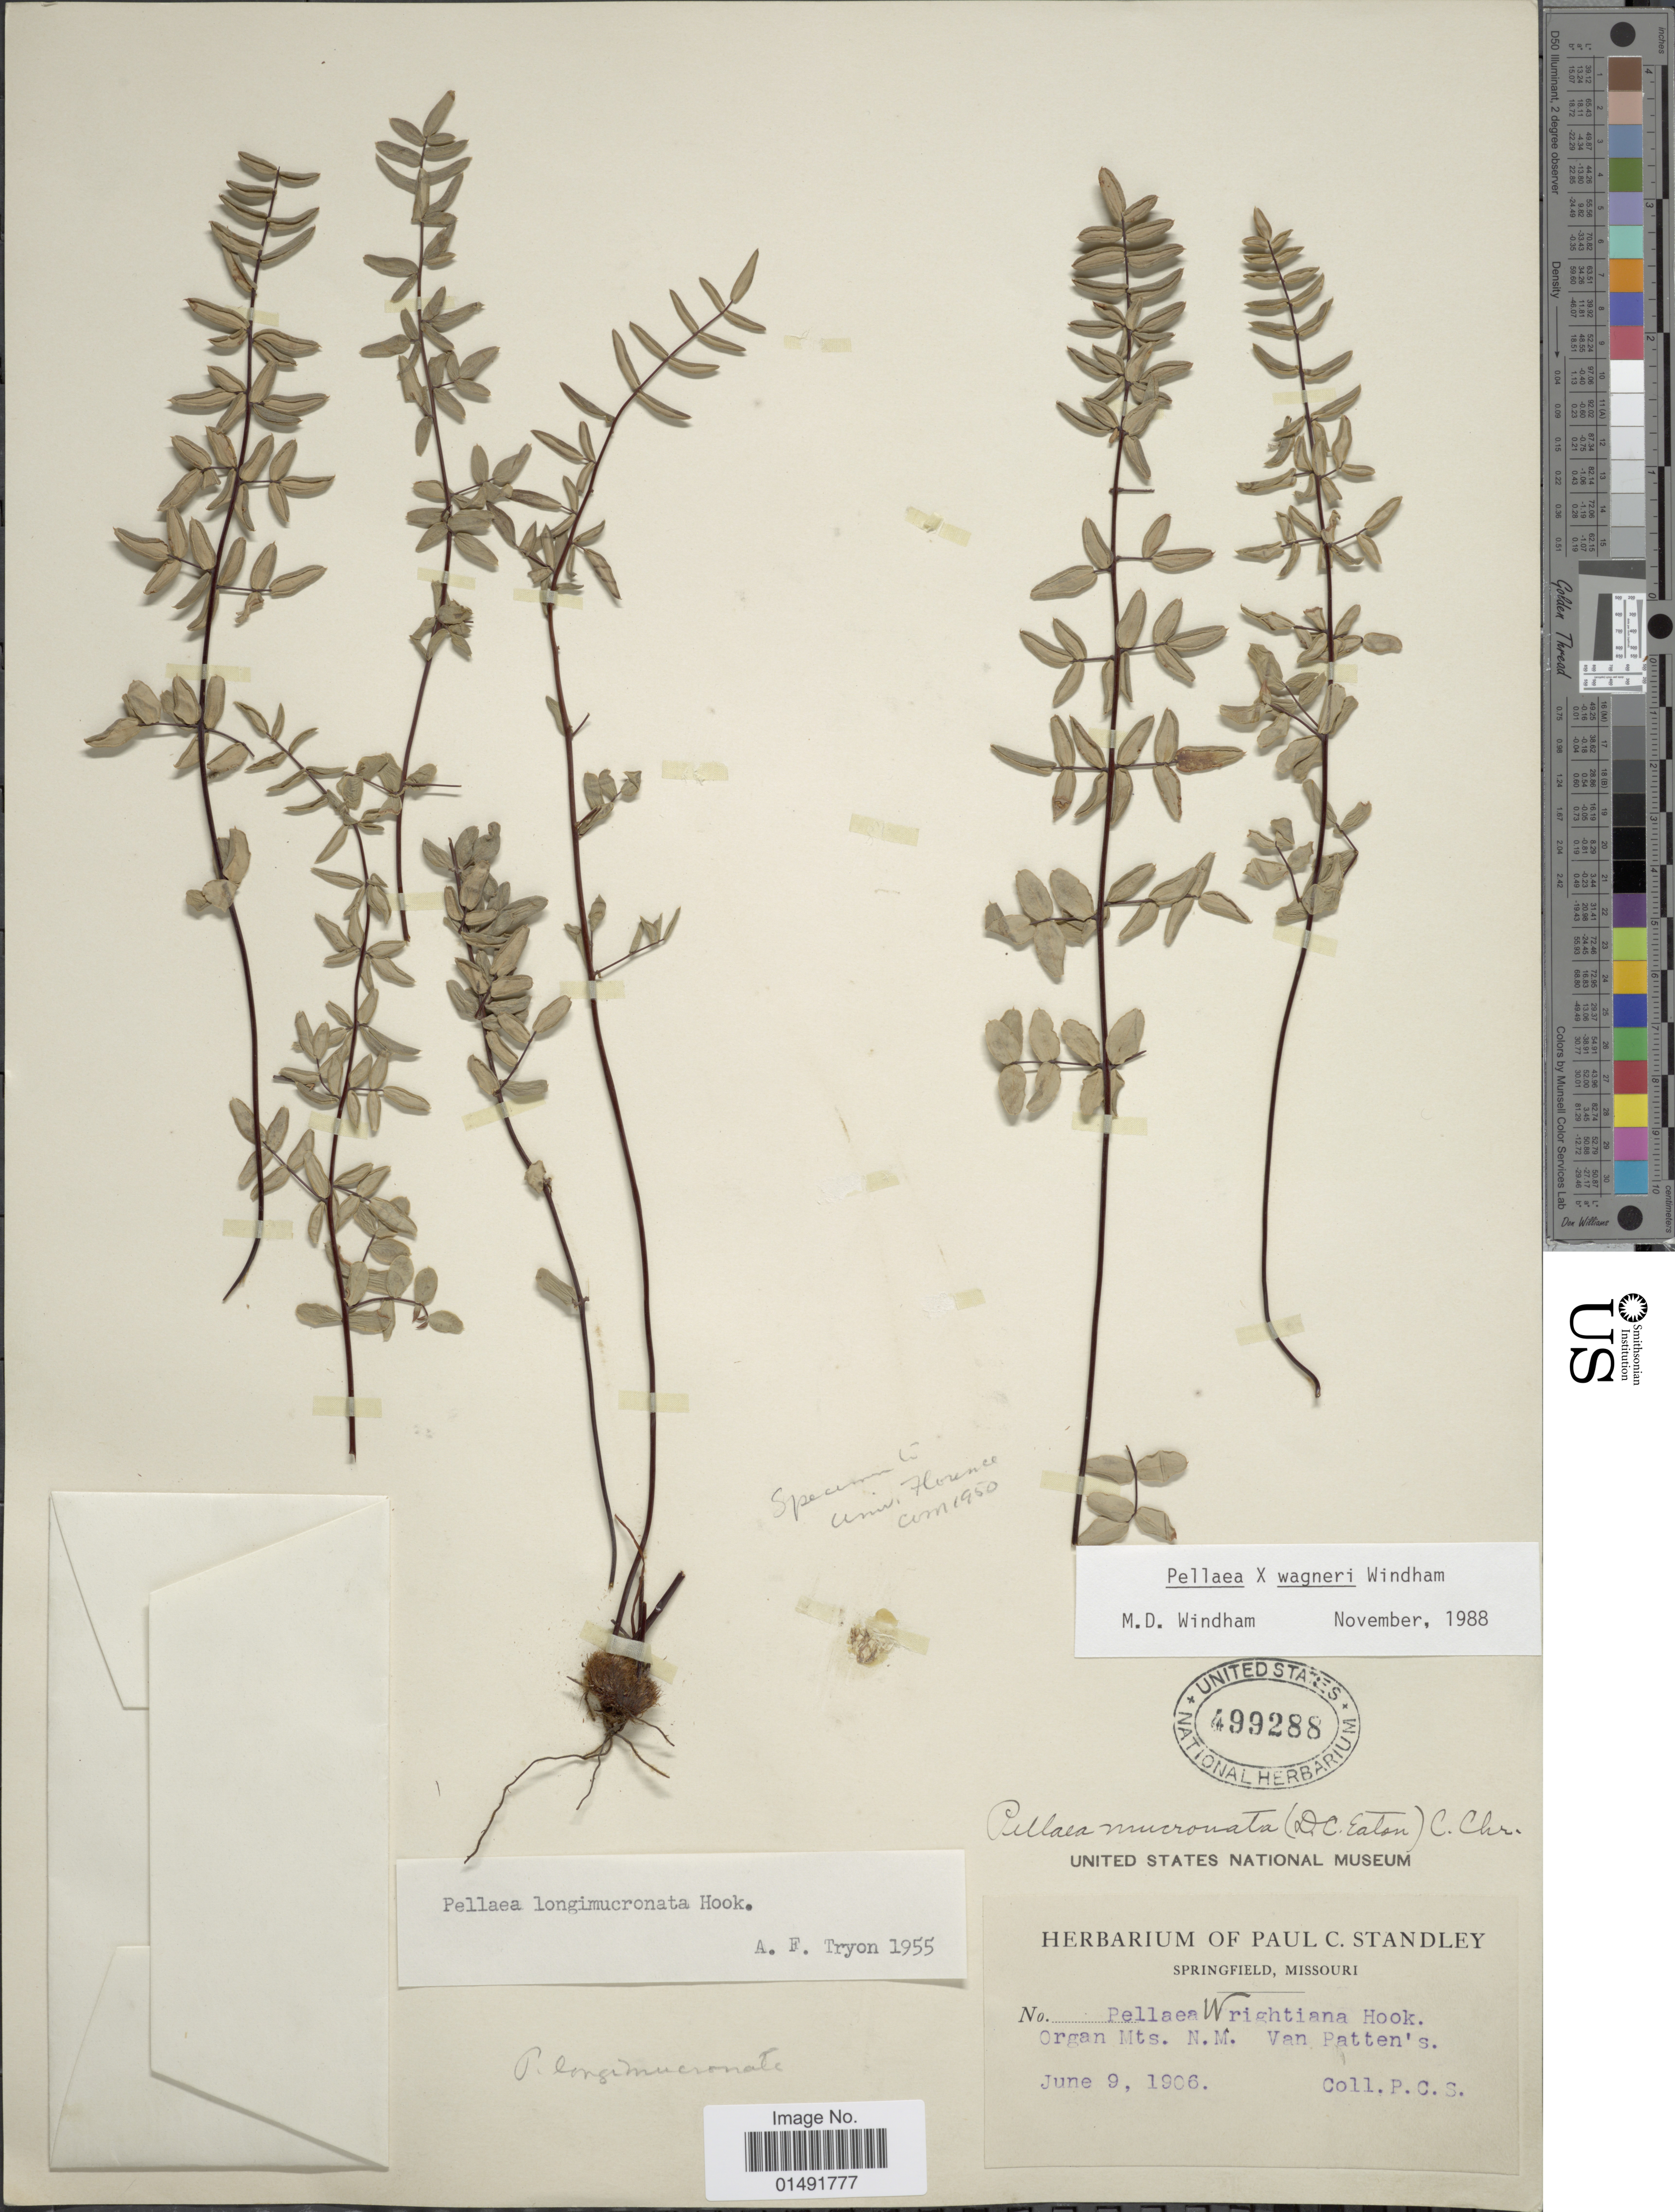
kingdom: Plantae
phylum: Tracheophyta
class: Polypodiopsida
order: Polypodiales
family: Pteridaceae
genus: Pellaea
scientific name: Pellaea x wagneri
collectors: P. C. Standley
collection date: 1906-06-09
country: United States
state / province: New Mexico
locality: Springfield, Organ Mts. N.M Van Patten's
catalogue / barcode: US 499288